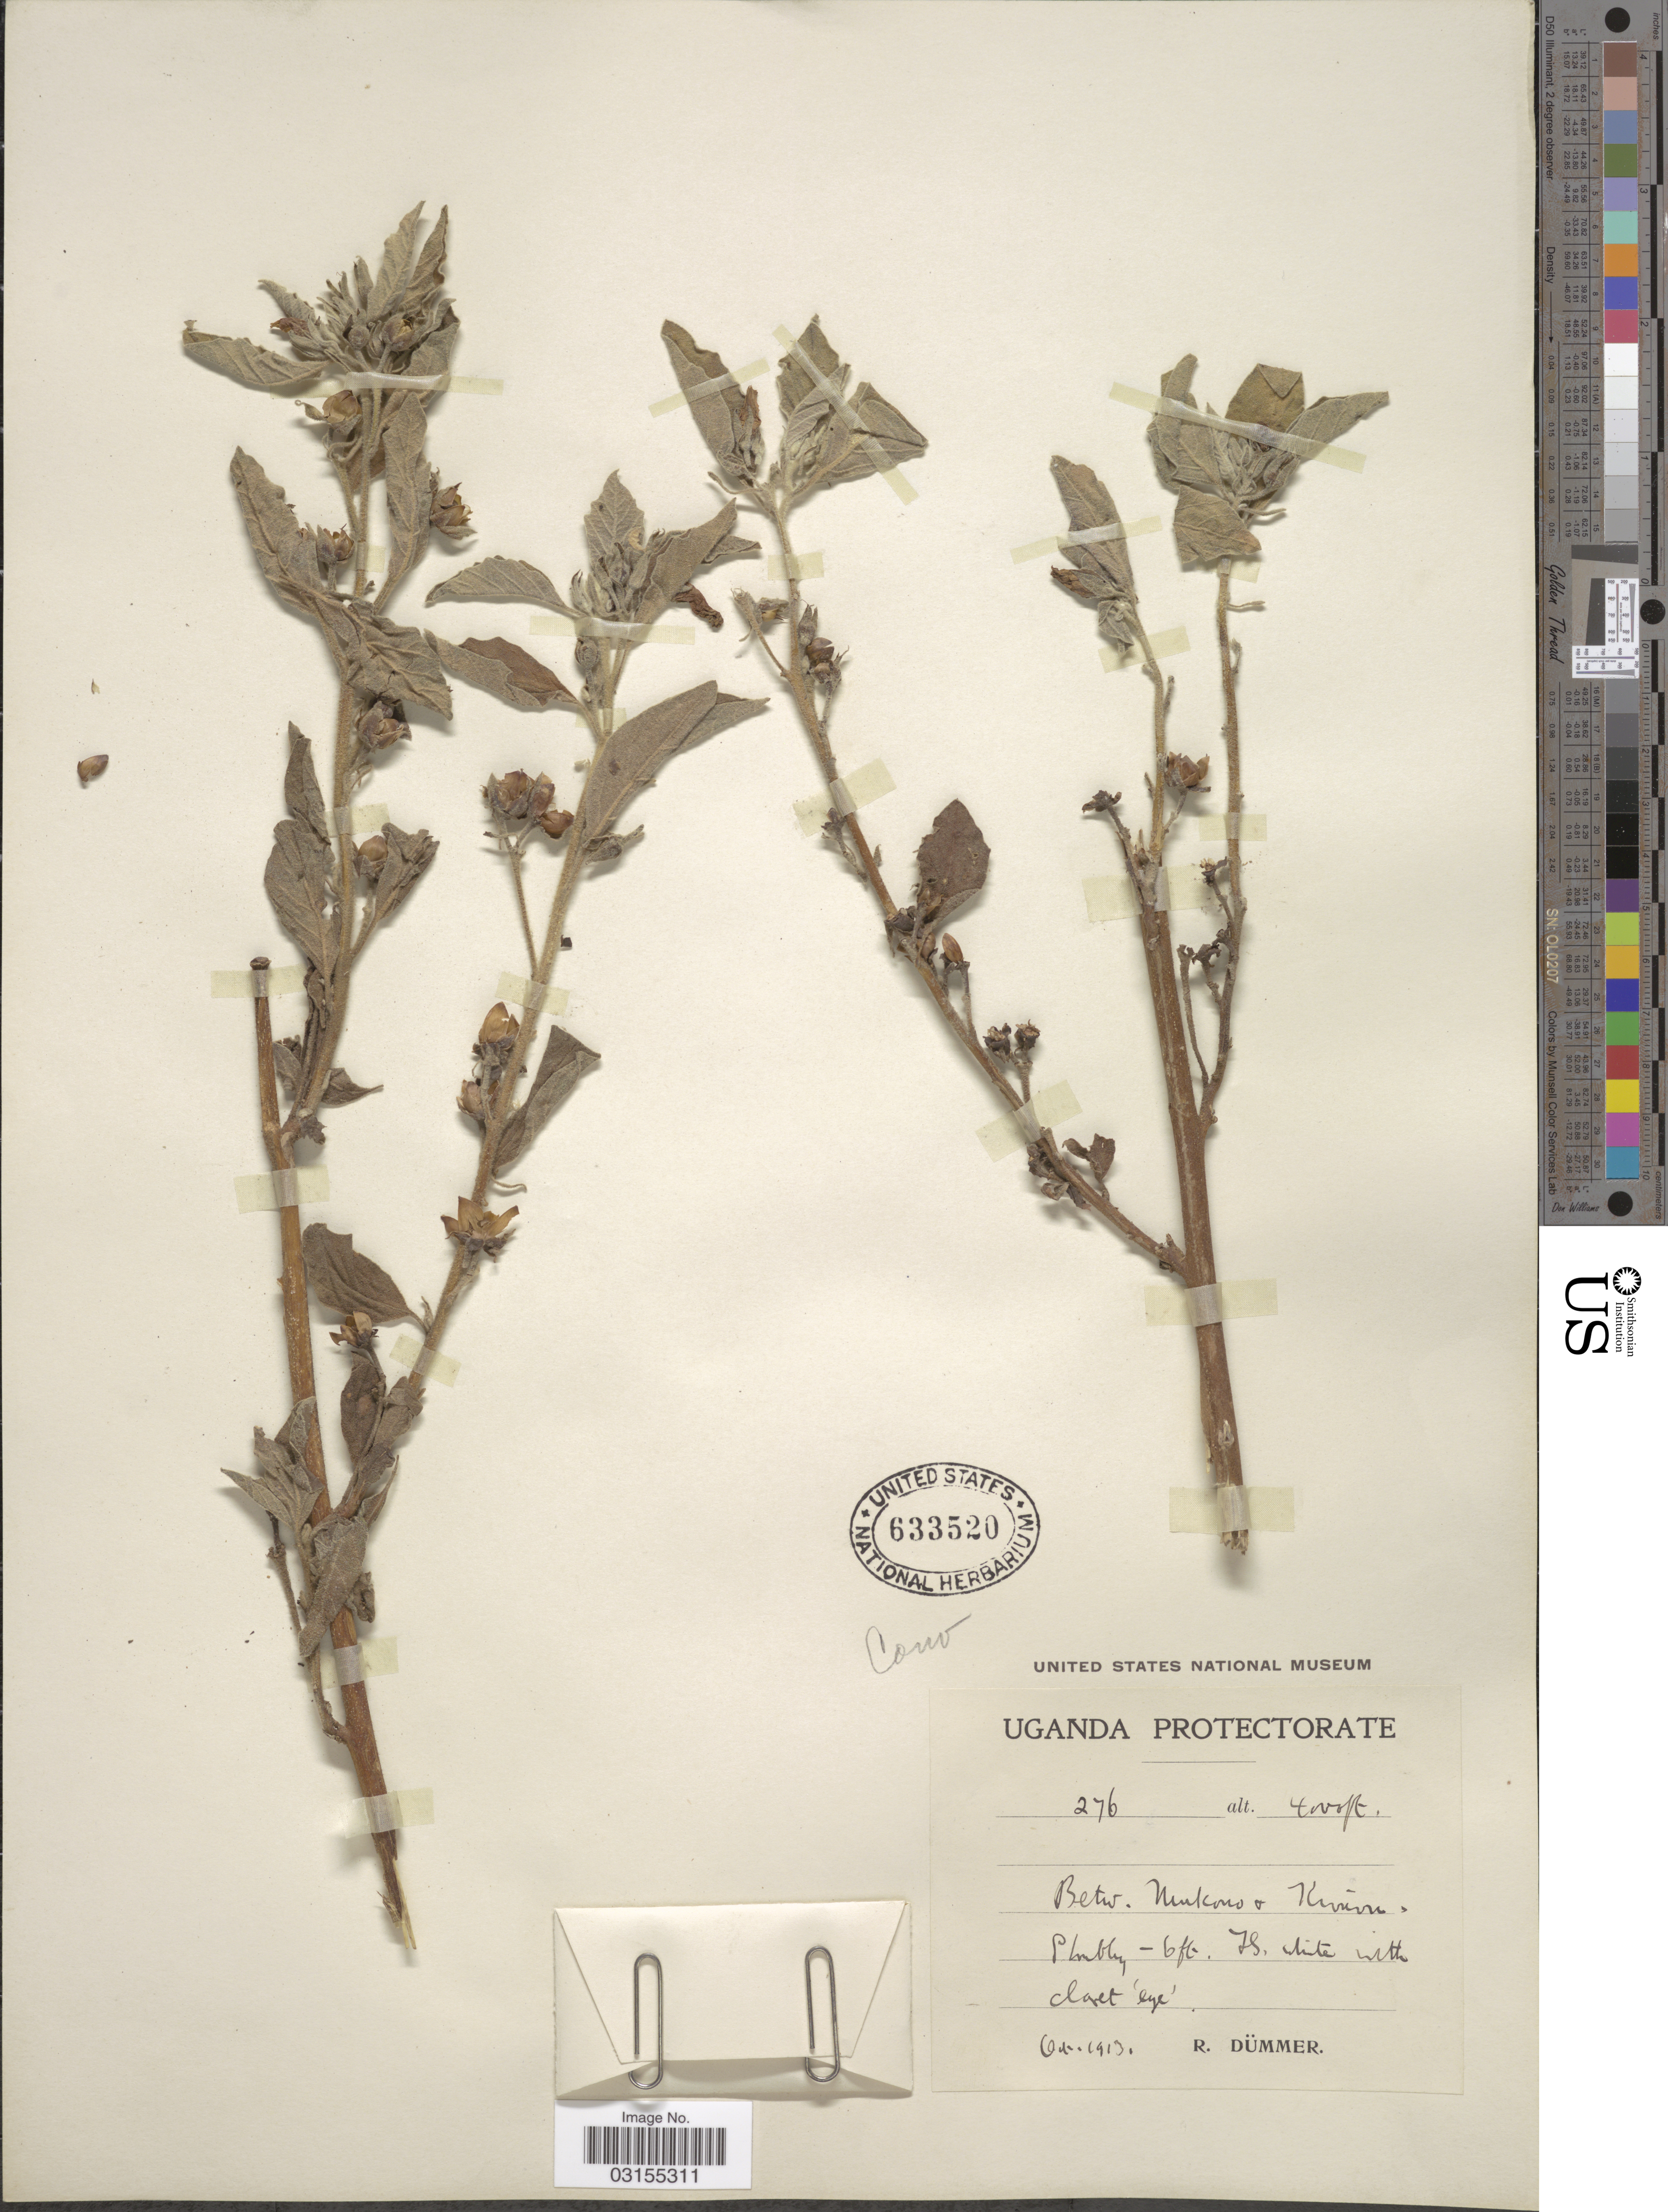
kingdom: Plantae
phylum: Tracheophyta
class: Magnoliopsida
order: Solanales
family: Convolvulaceae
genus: Ipomoea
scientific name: Ipomoea sp.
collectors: R. A. Dümmer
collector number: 276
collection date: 1913-10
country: Uganda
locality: Uganda Protectorate. Betw. Mukono & Kiv [illegible text].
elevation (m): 1219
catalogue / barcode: US 633520